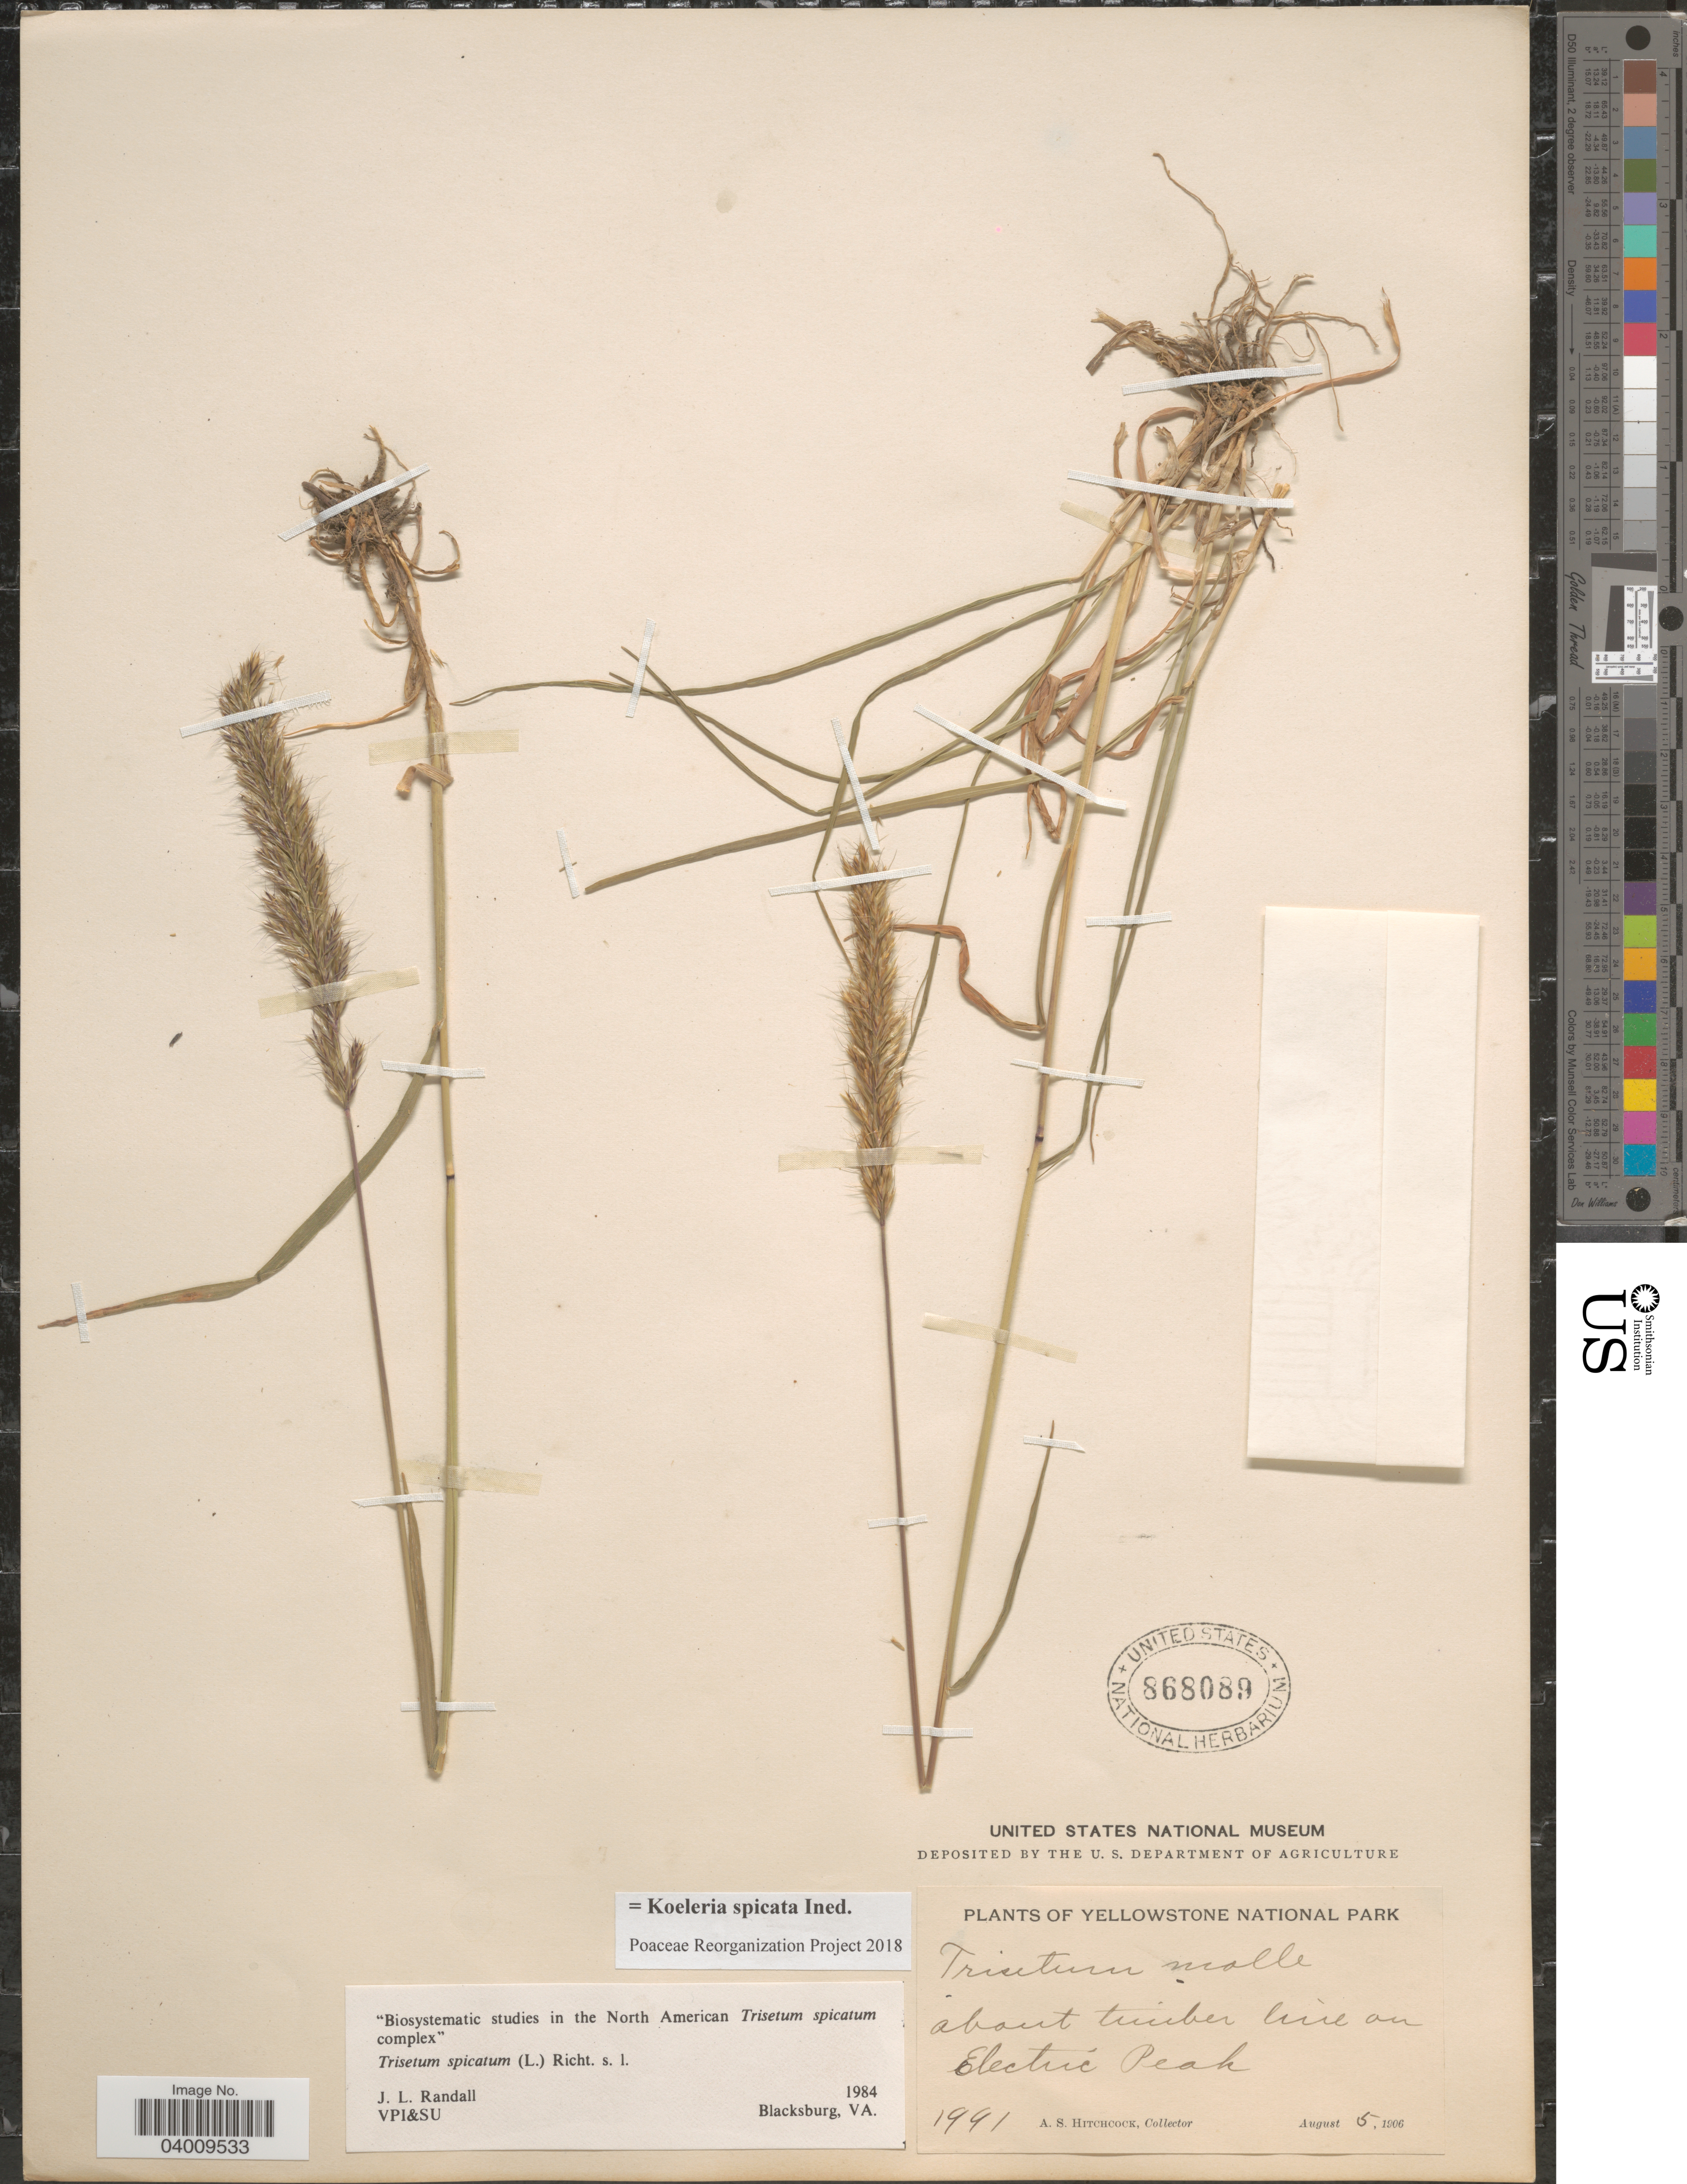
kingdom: Plantae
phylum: Tracheophyta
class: Liliopsida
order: Poales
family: Poaceae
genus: Koeleria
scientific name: Koeleria spicata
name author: (L.) Barberá et al.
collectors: A. S. Hitchcock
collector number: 1991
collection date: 1906-08-05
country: United States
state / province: Wyoming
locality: Yellowstone National Park. About timber line on Electric' Peak.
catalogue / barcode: US 868089